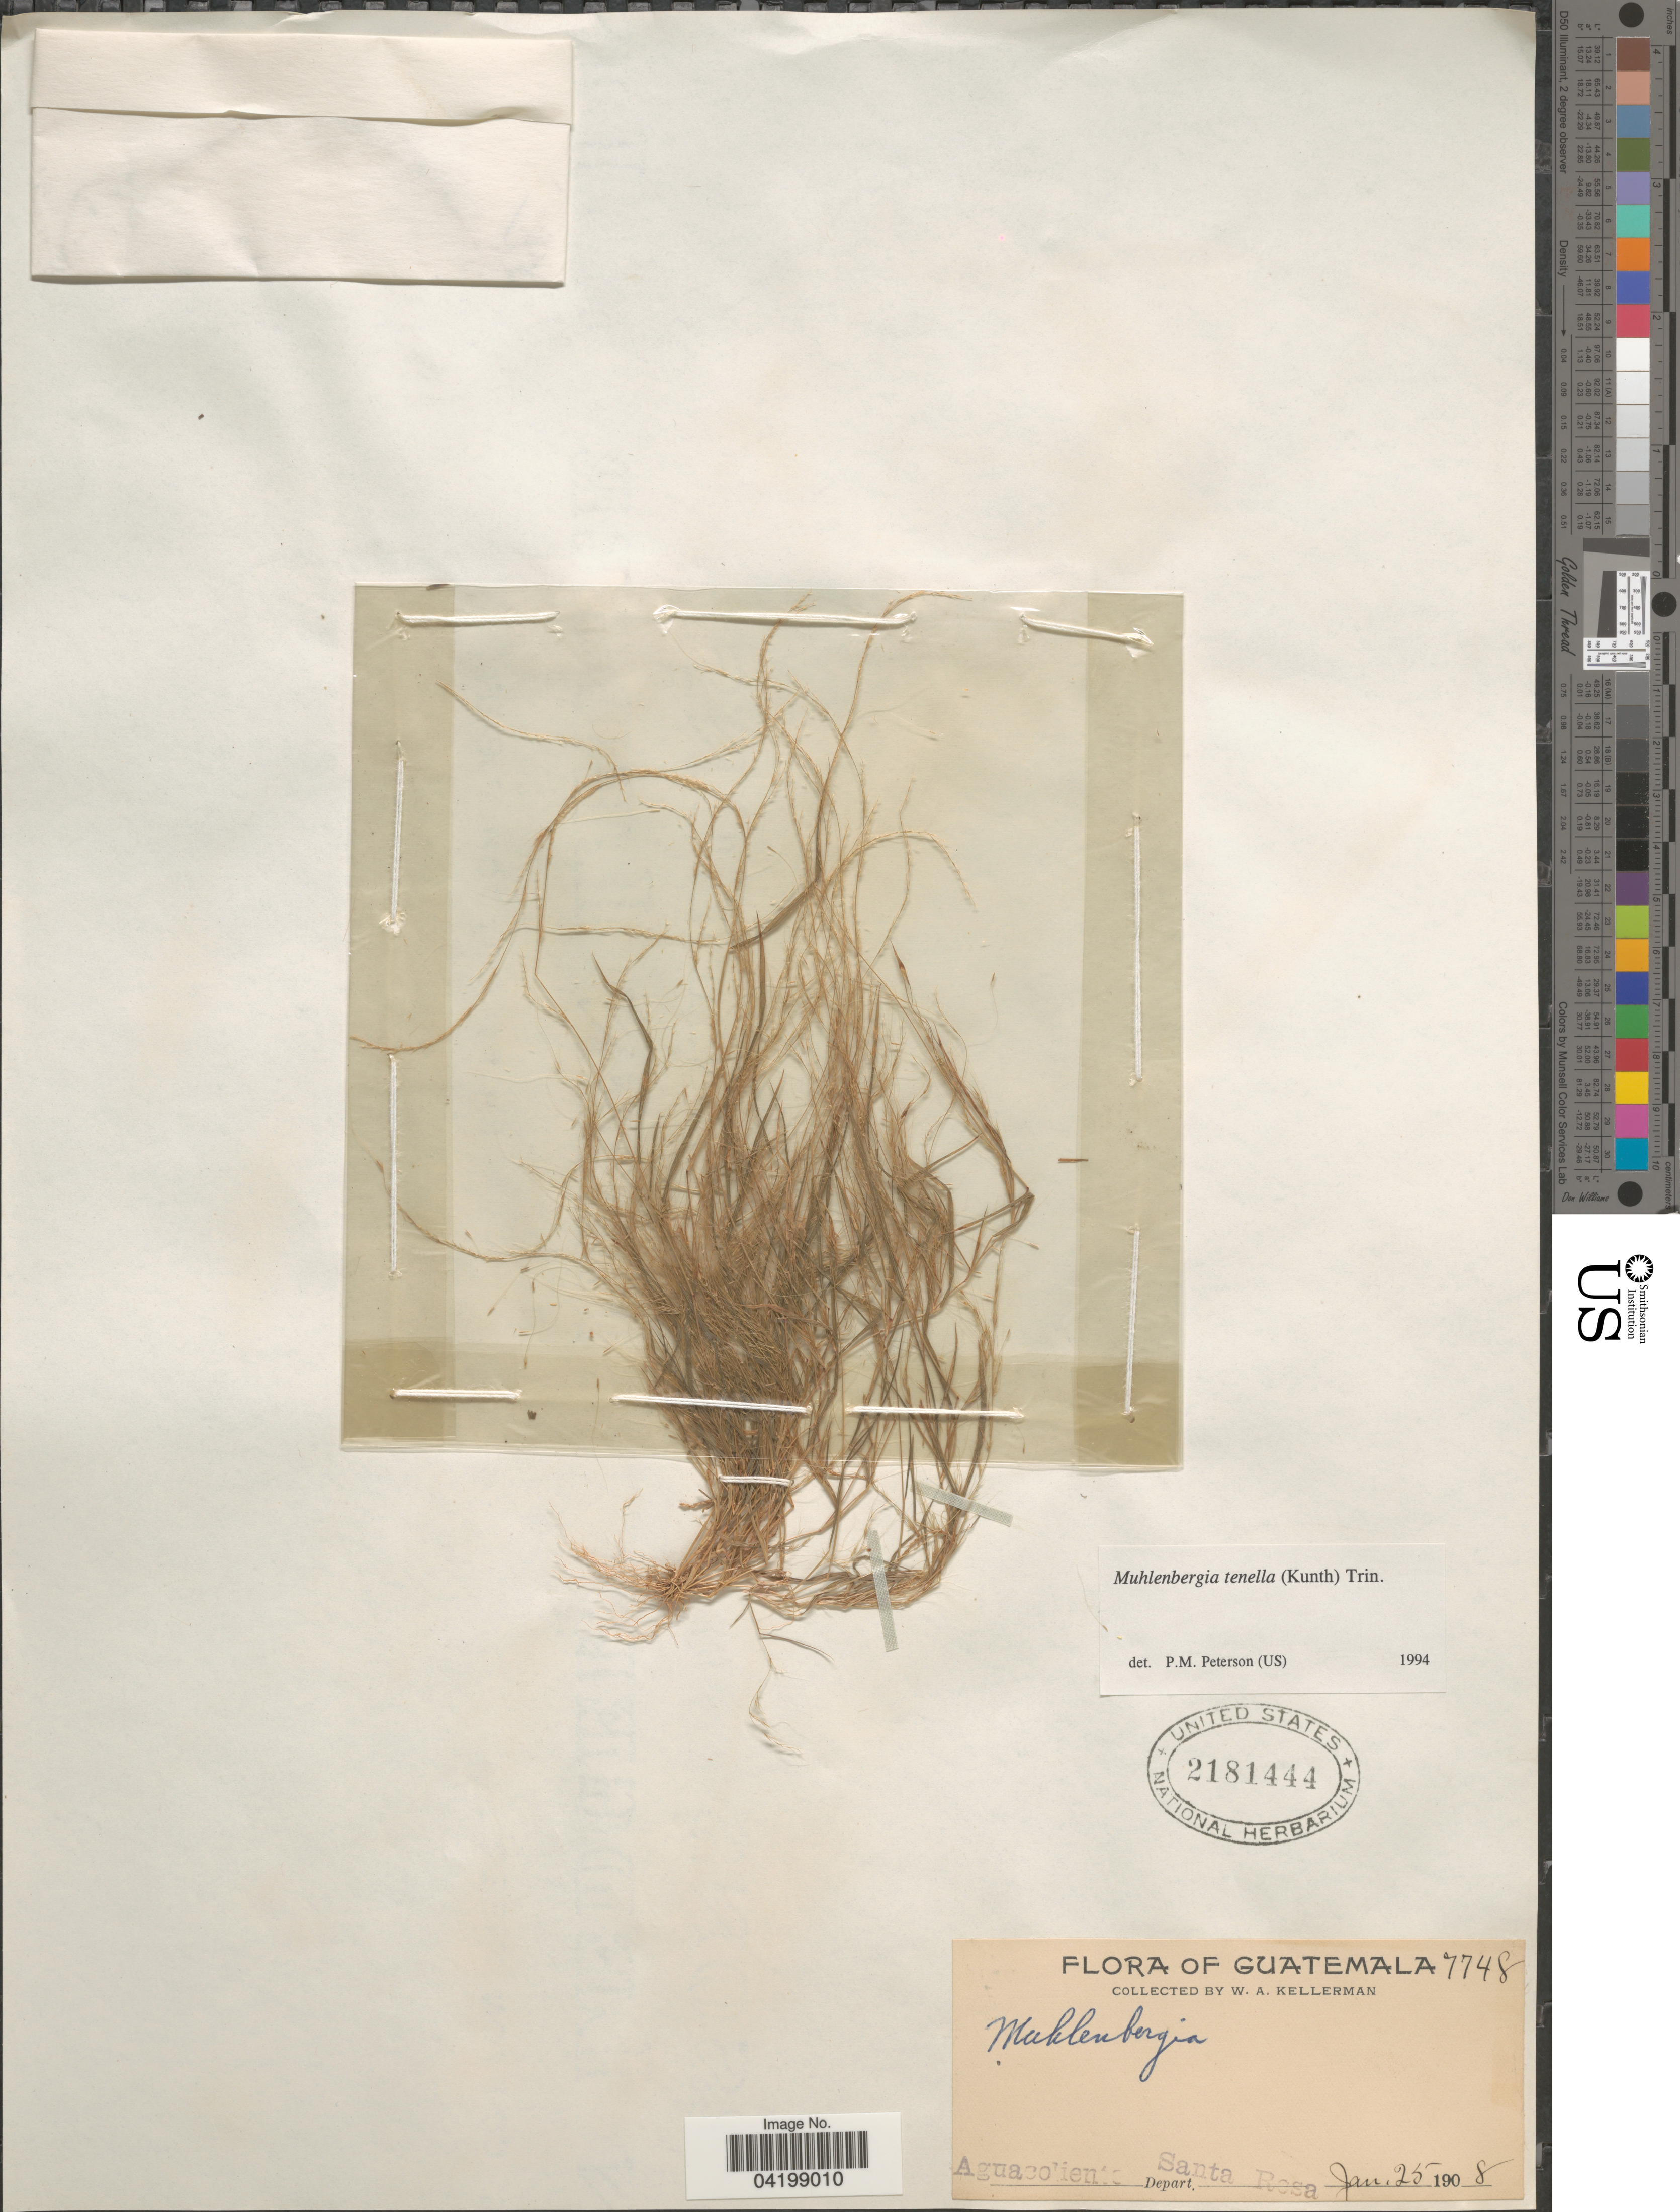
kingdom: Plantae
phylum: Tracheophyta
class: Liliopsida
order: Poales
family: Poaceae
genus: Muhlenbergia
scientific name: Muhlenbergia tenella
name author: (Kunth) Trin.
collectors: W. Kellerman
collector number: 7748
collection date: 1908-01-25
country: Guatemala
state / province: Santa Rosa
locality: Aguacoleinte Depart. Santa Rosa.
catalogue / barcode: US 2181444